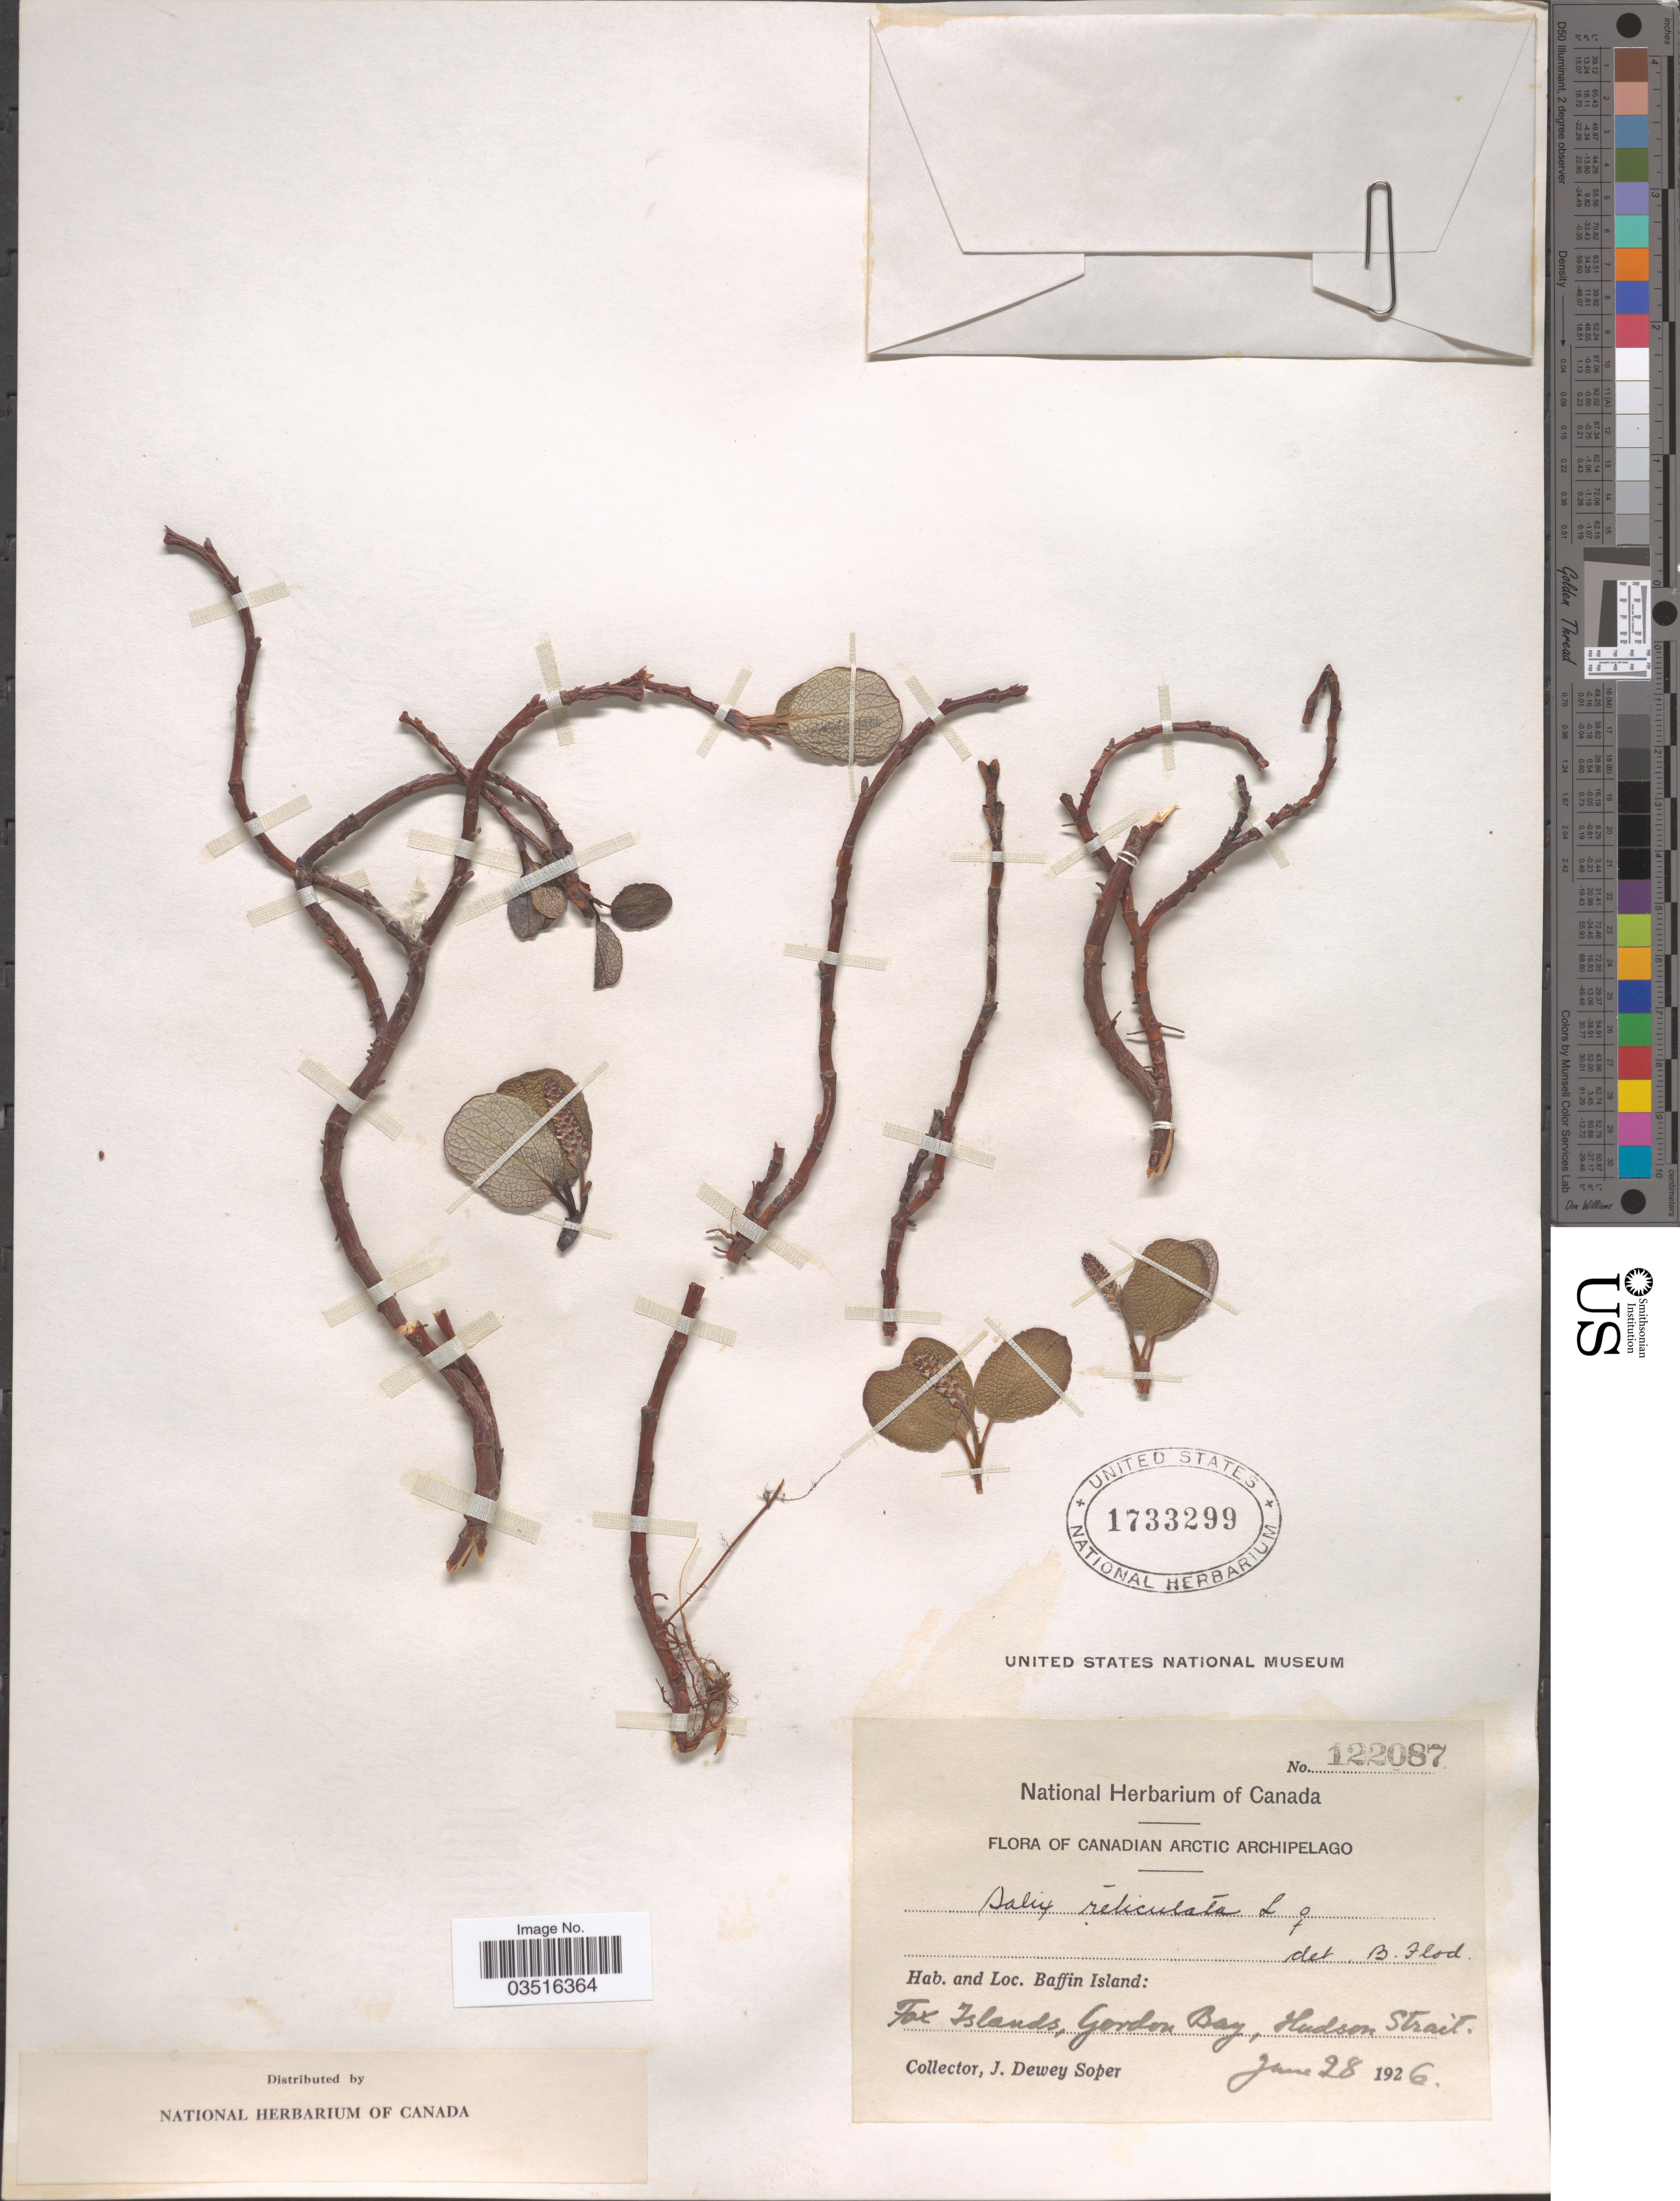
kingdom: Plantae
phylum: Tracheophyta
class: Magnoliopsida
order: Malpighiales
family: Salicaceae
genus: Salix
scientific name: Salix reticulata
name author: L.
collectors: J. Soper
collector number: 122087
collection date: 1926-06-28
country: Canada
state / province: Nunavut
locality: Canadian Arctic Archipelago. Baffin Island: Fox Islands, Gordon Bay, Hudson Strait.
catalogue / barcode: US 1733299